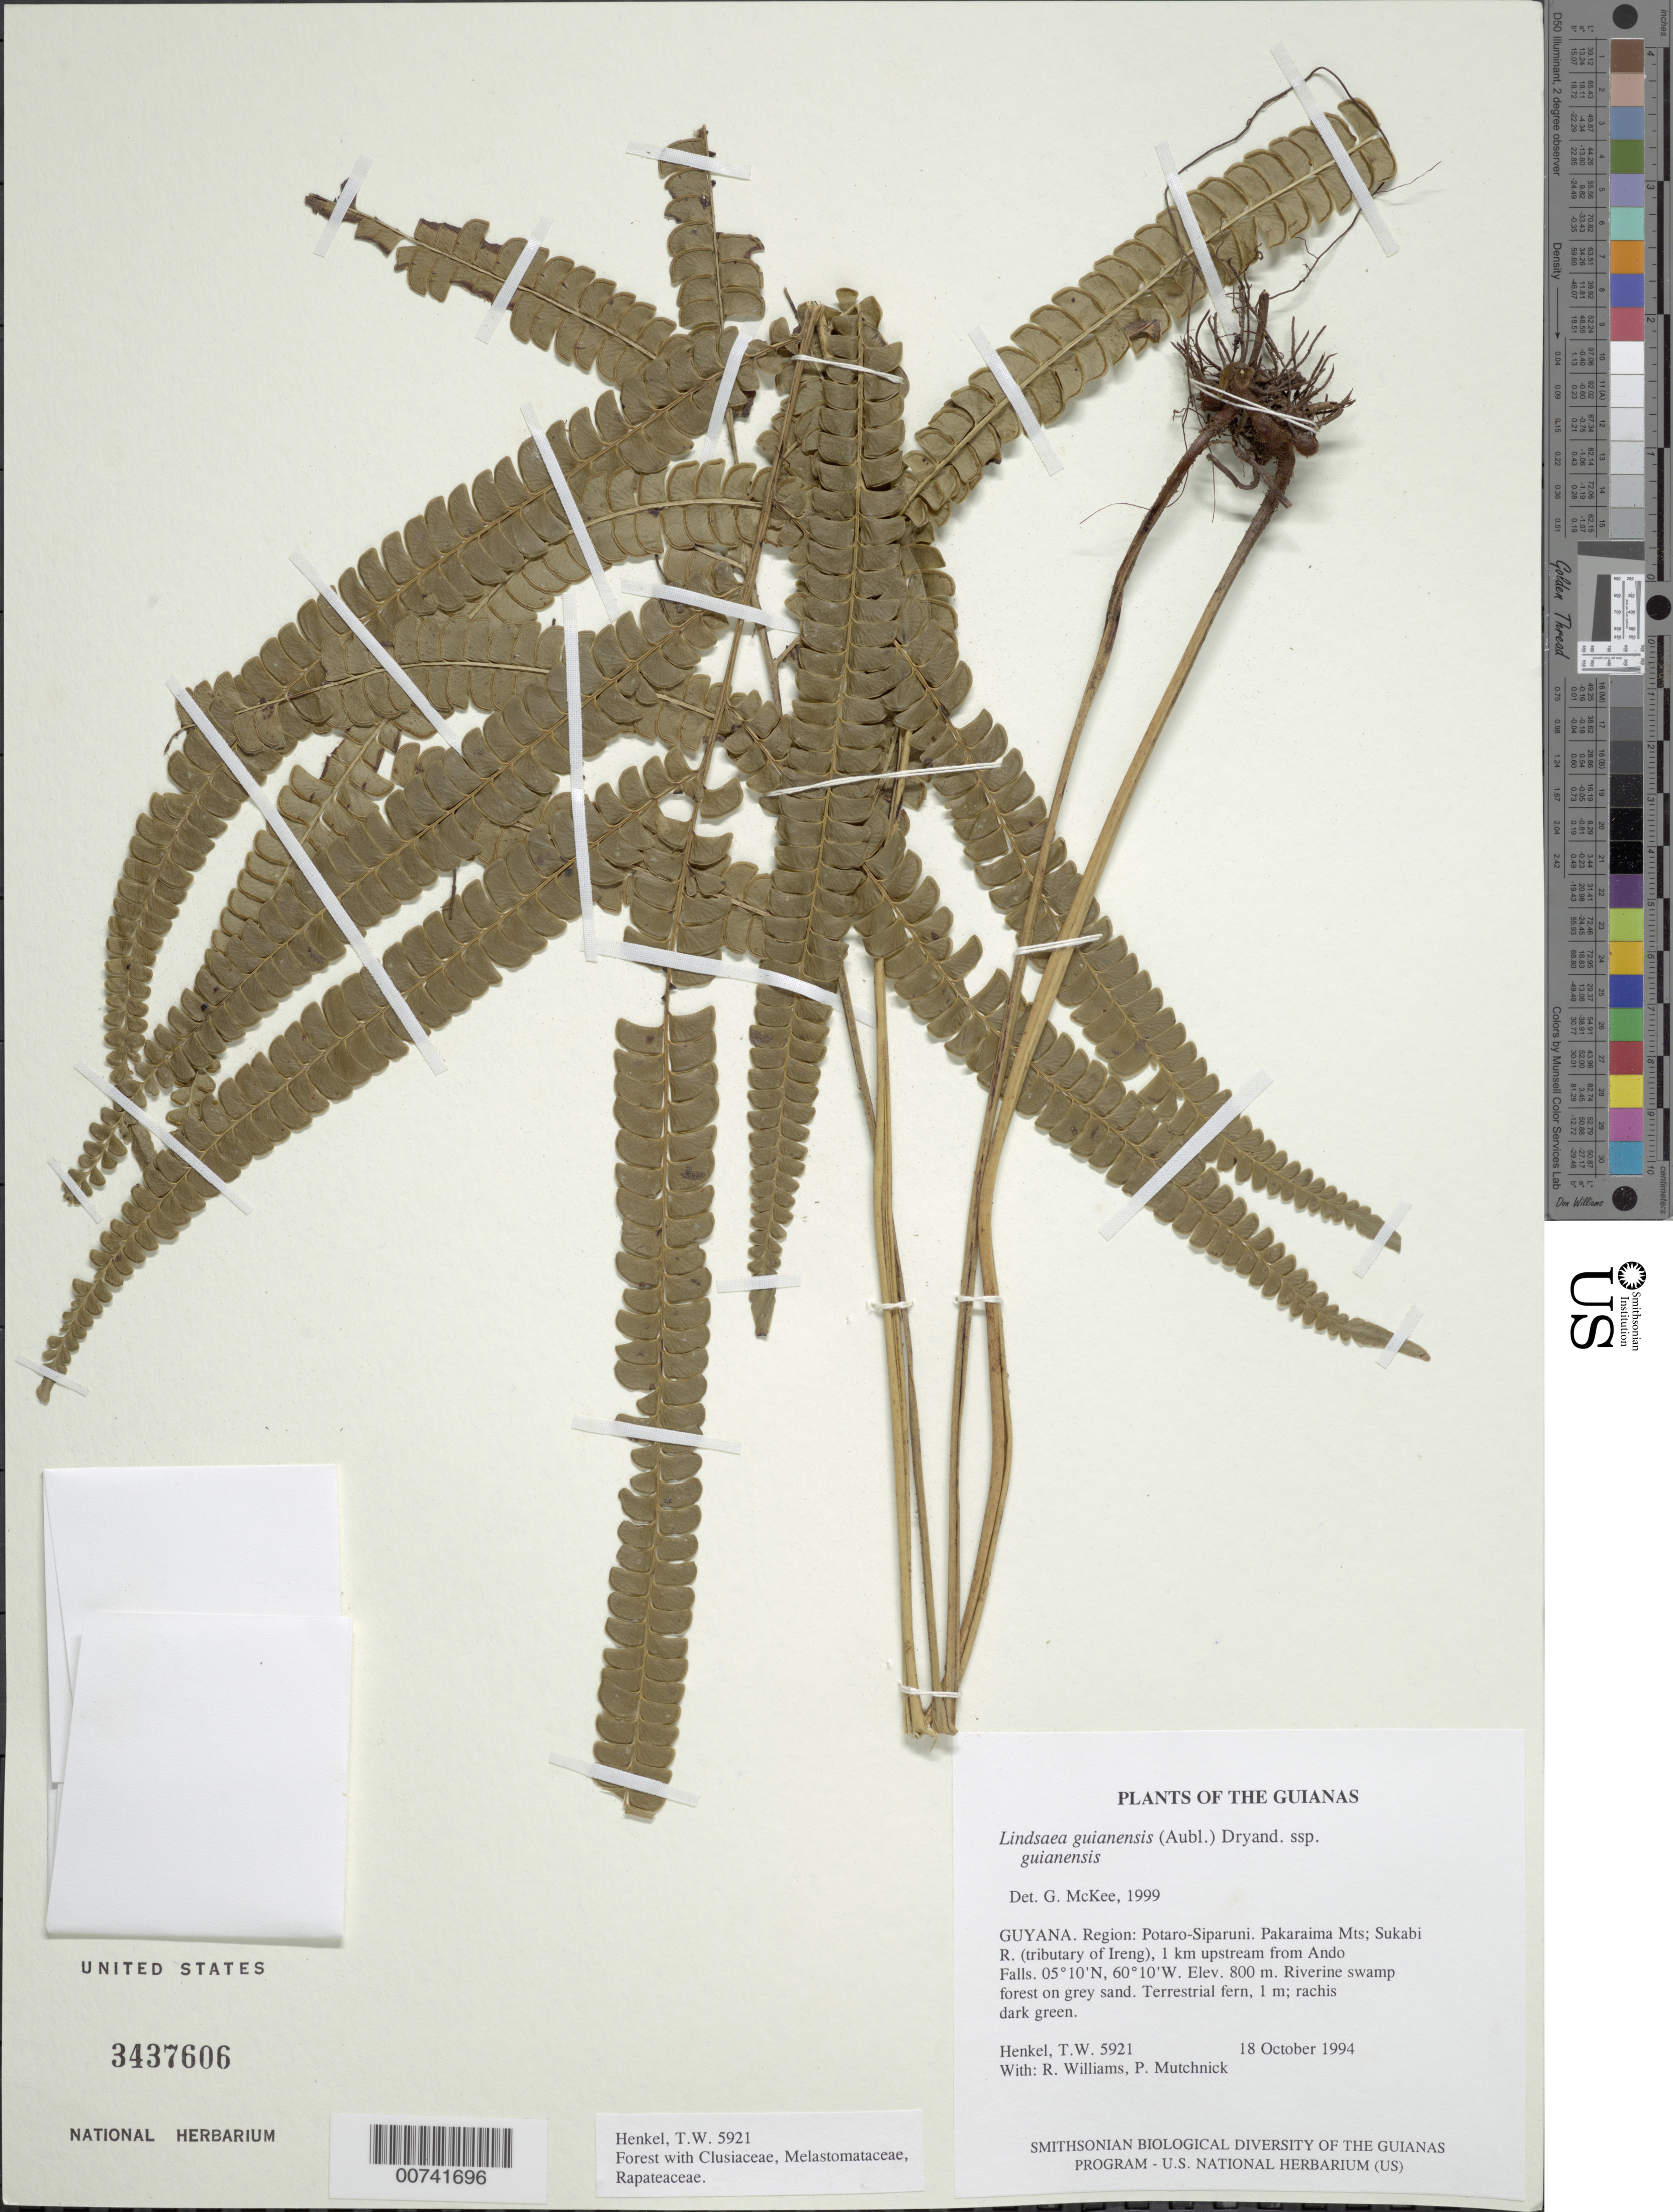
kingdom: Plantae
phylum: Tracheophyta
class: Polypodiopsida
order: Polypodiales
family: Lindsaeaceae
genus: Lindsaea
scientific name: Lindsaea guianensis subsp. guianensis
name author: (Aubl.) Dryand.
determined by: McKee, G. S., (US), NMNH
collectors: T. Henkel, R. Williams & P. Mutchnick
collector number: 5921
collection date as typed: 18 October 1994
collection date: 1994-10-18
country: Guyana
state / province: Potaro-Siparuni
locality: Pakaraima Mts; Sukabi R. (tributary of Ireng), 1 km upstream from Ando Falls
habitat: Riverine swamp forest on grey sand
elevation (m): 800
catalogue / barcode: US 3437606